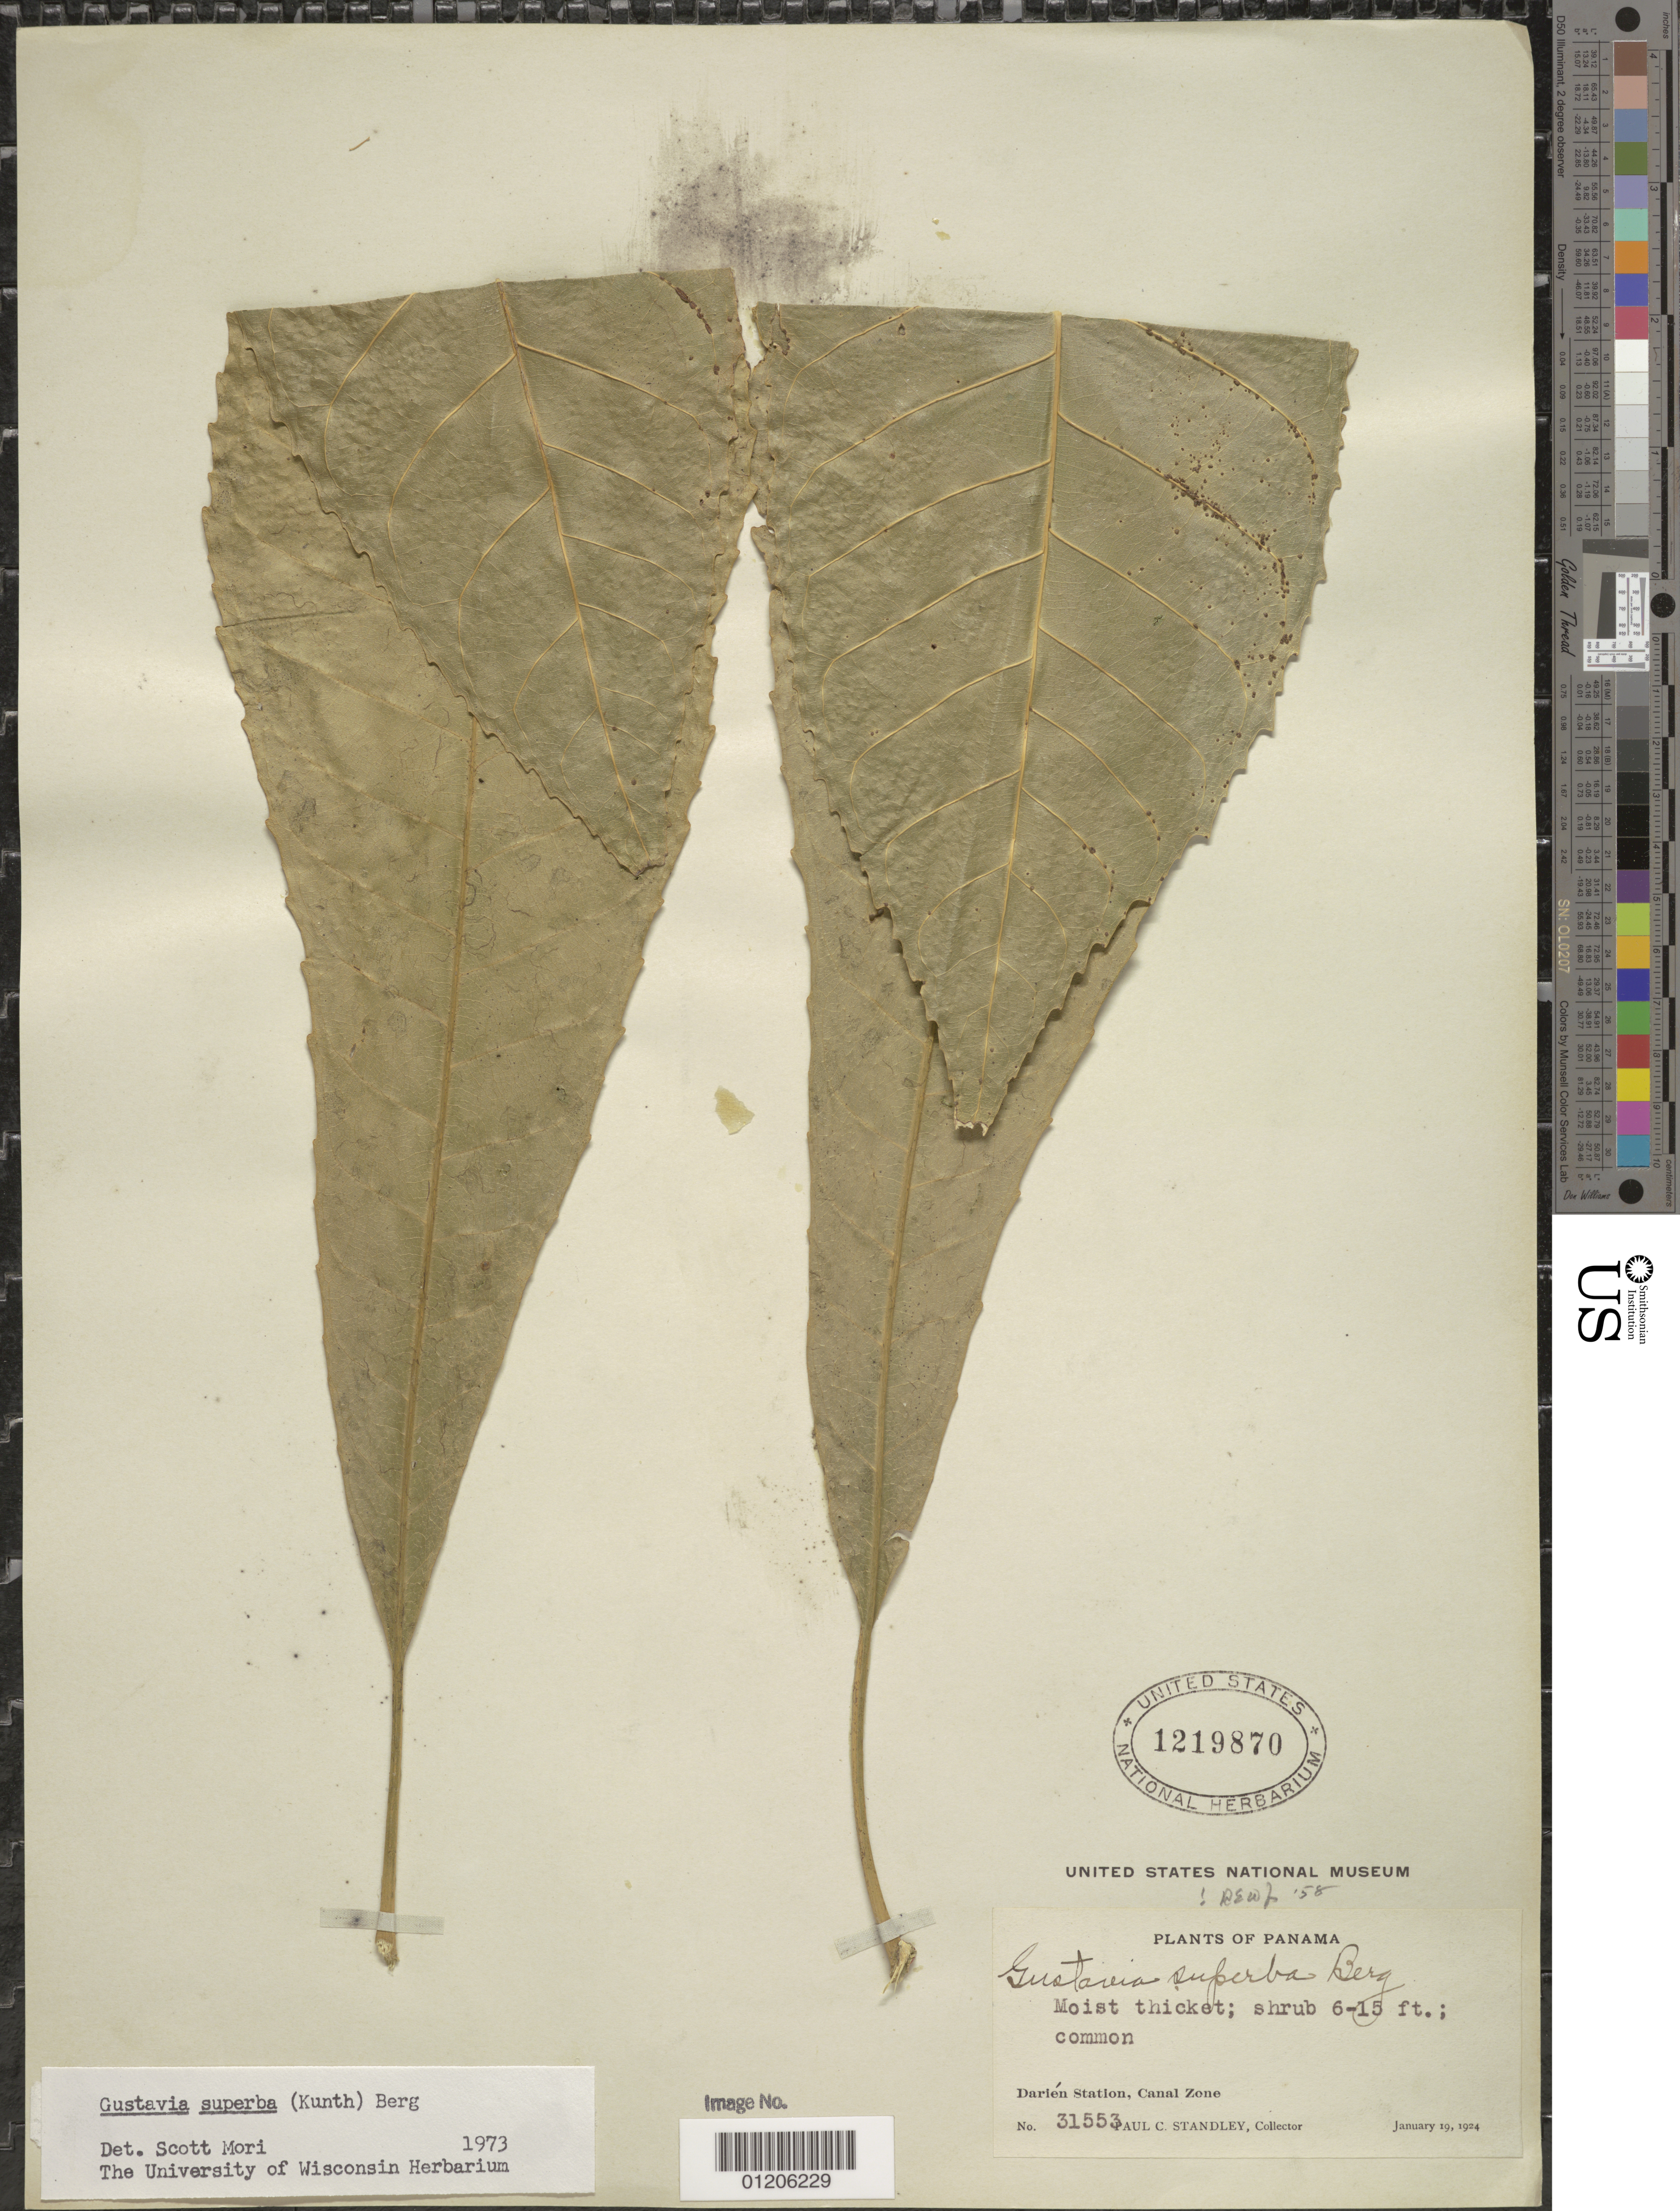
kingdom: Plantae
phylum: Tracheophyta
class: Magnoliopsida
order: Ericales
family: Lecythidaceae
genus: Gustavia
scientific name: Gustavia superba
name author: (Kunth) O. Berg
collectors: P. C. Standley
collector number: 31553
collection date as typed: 19 Jan 1924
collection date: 1924-01-19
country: Panama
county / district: Canal Zone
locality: Darién Station.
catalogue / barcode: US 1219870